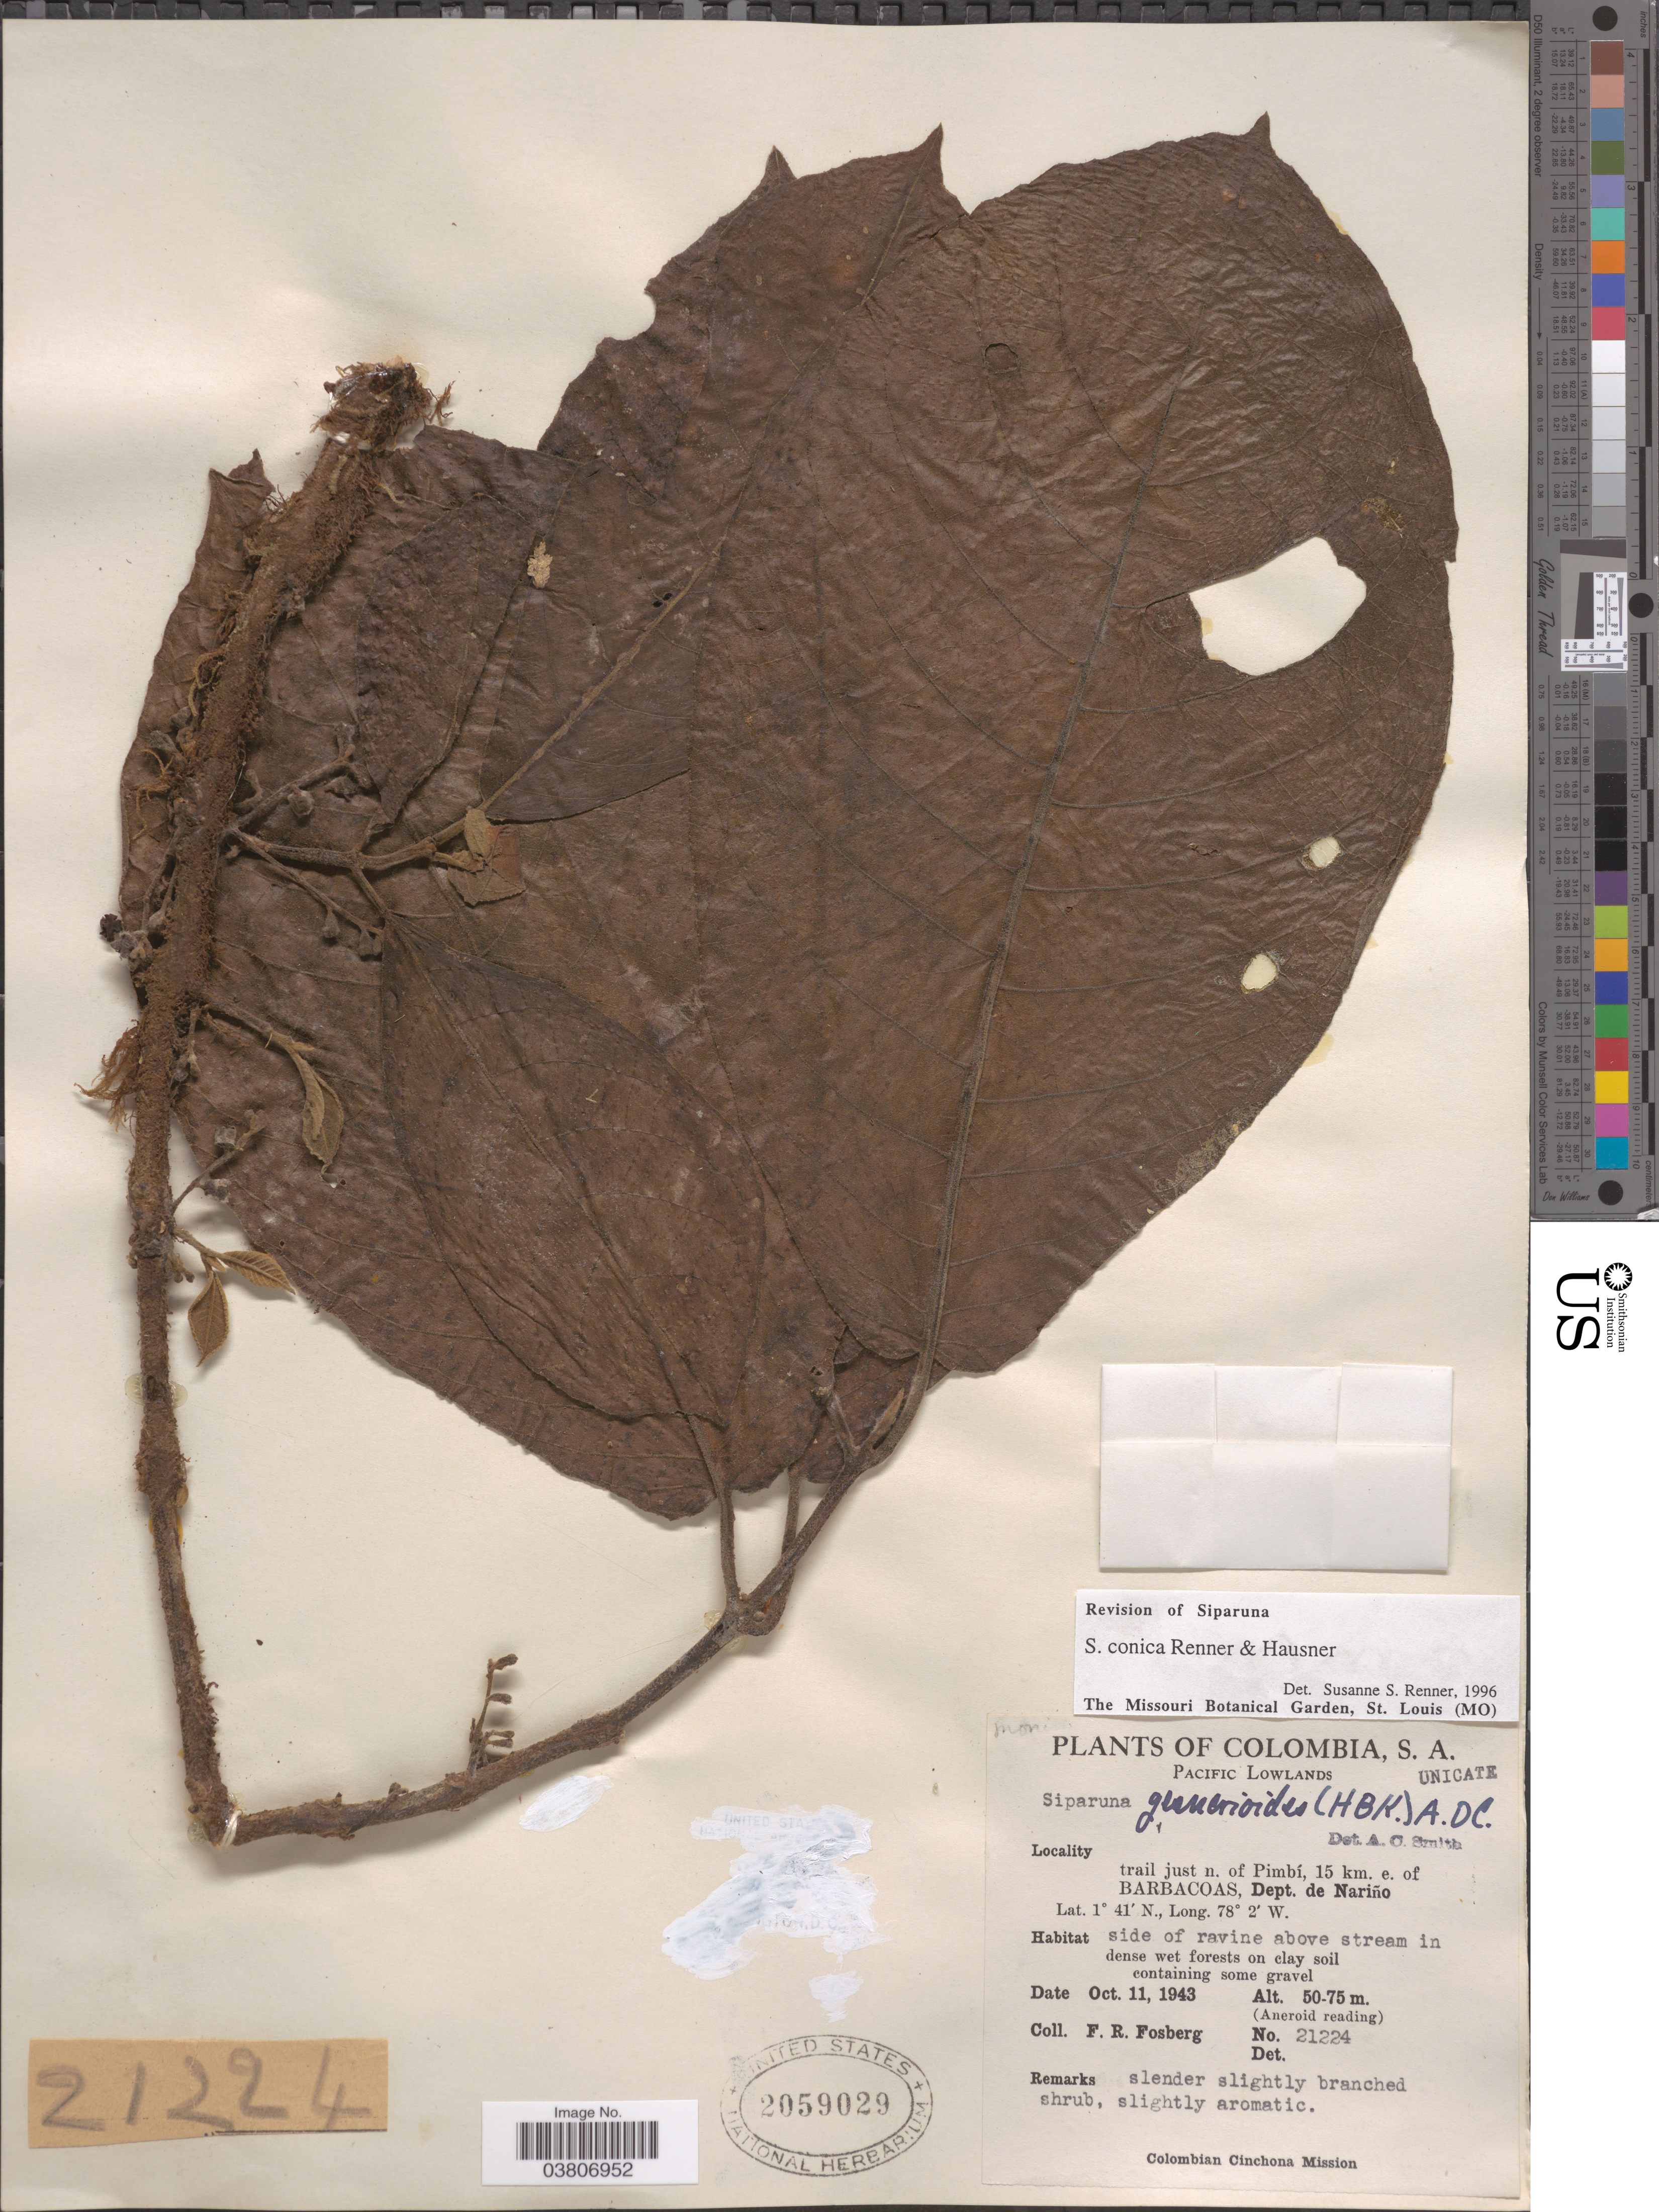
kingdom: Plantae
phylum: Tracheophyta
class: Magnoliopsida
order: Laurales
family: Siparunaceae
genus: Siparuna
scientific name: Siparuna conica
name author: S.S. Renner & Hausner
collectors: F. R. Fosberg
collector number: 21224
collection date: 1943-10-11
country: Colombia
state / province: Nariño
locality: Pacific Lowlands. Trail just n. of Pimbí, 15 km. e. of Barbacoas, Dept. de Nariño.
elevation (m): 50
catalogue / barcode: US 2059029